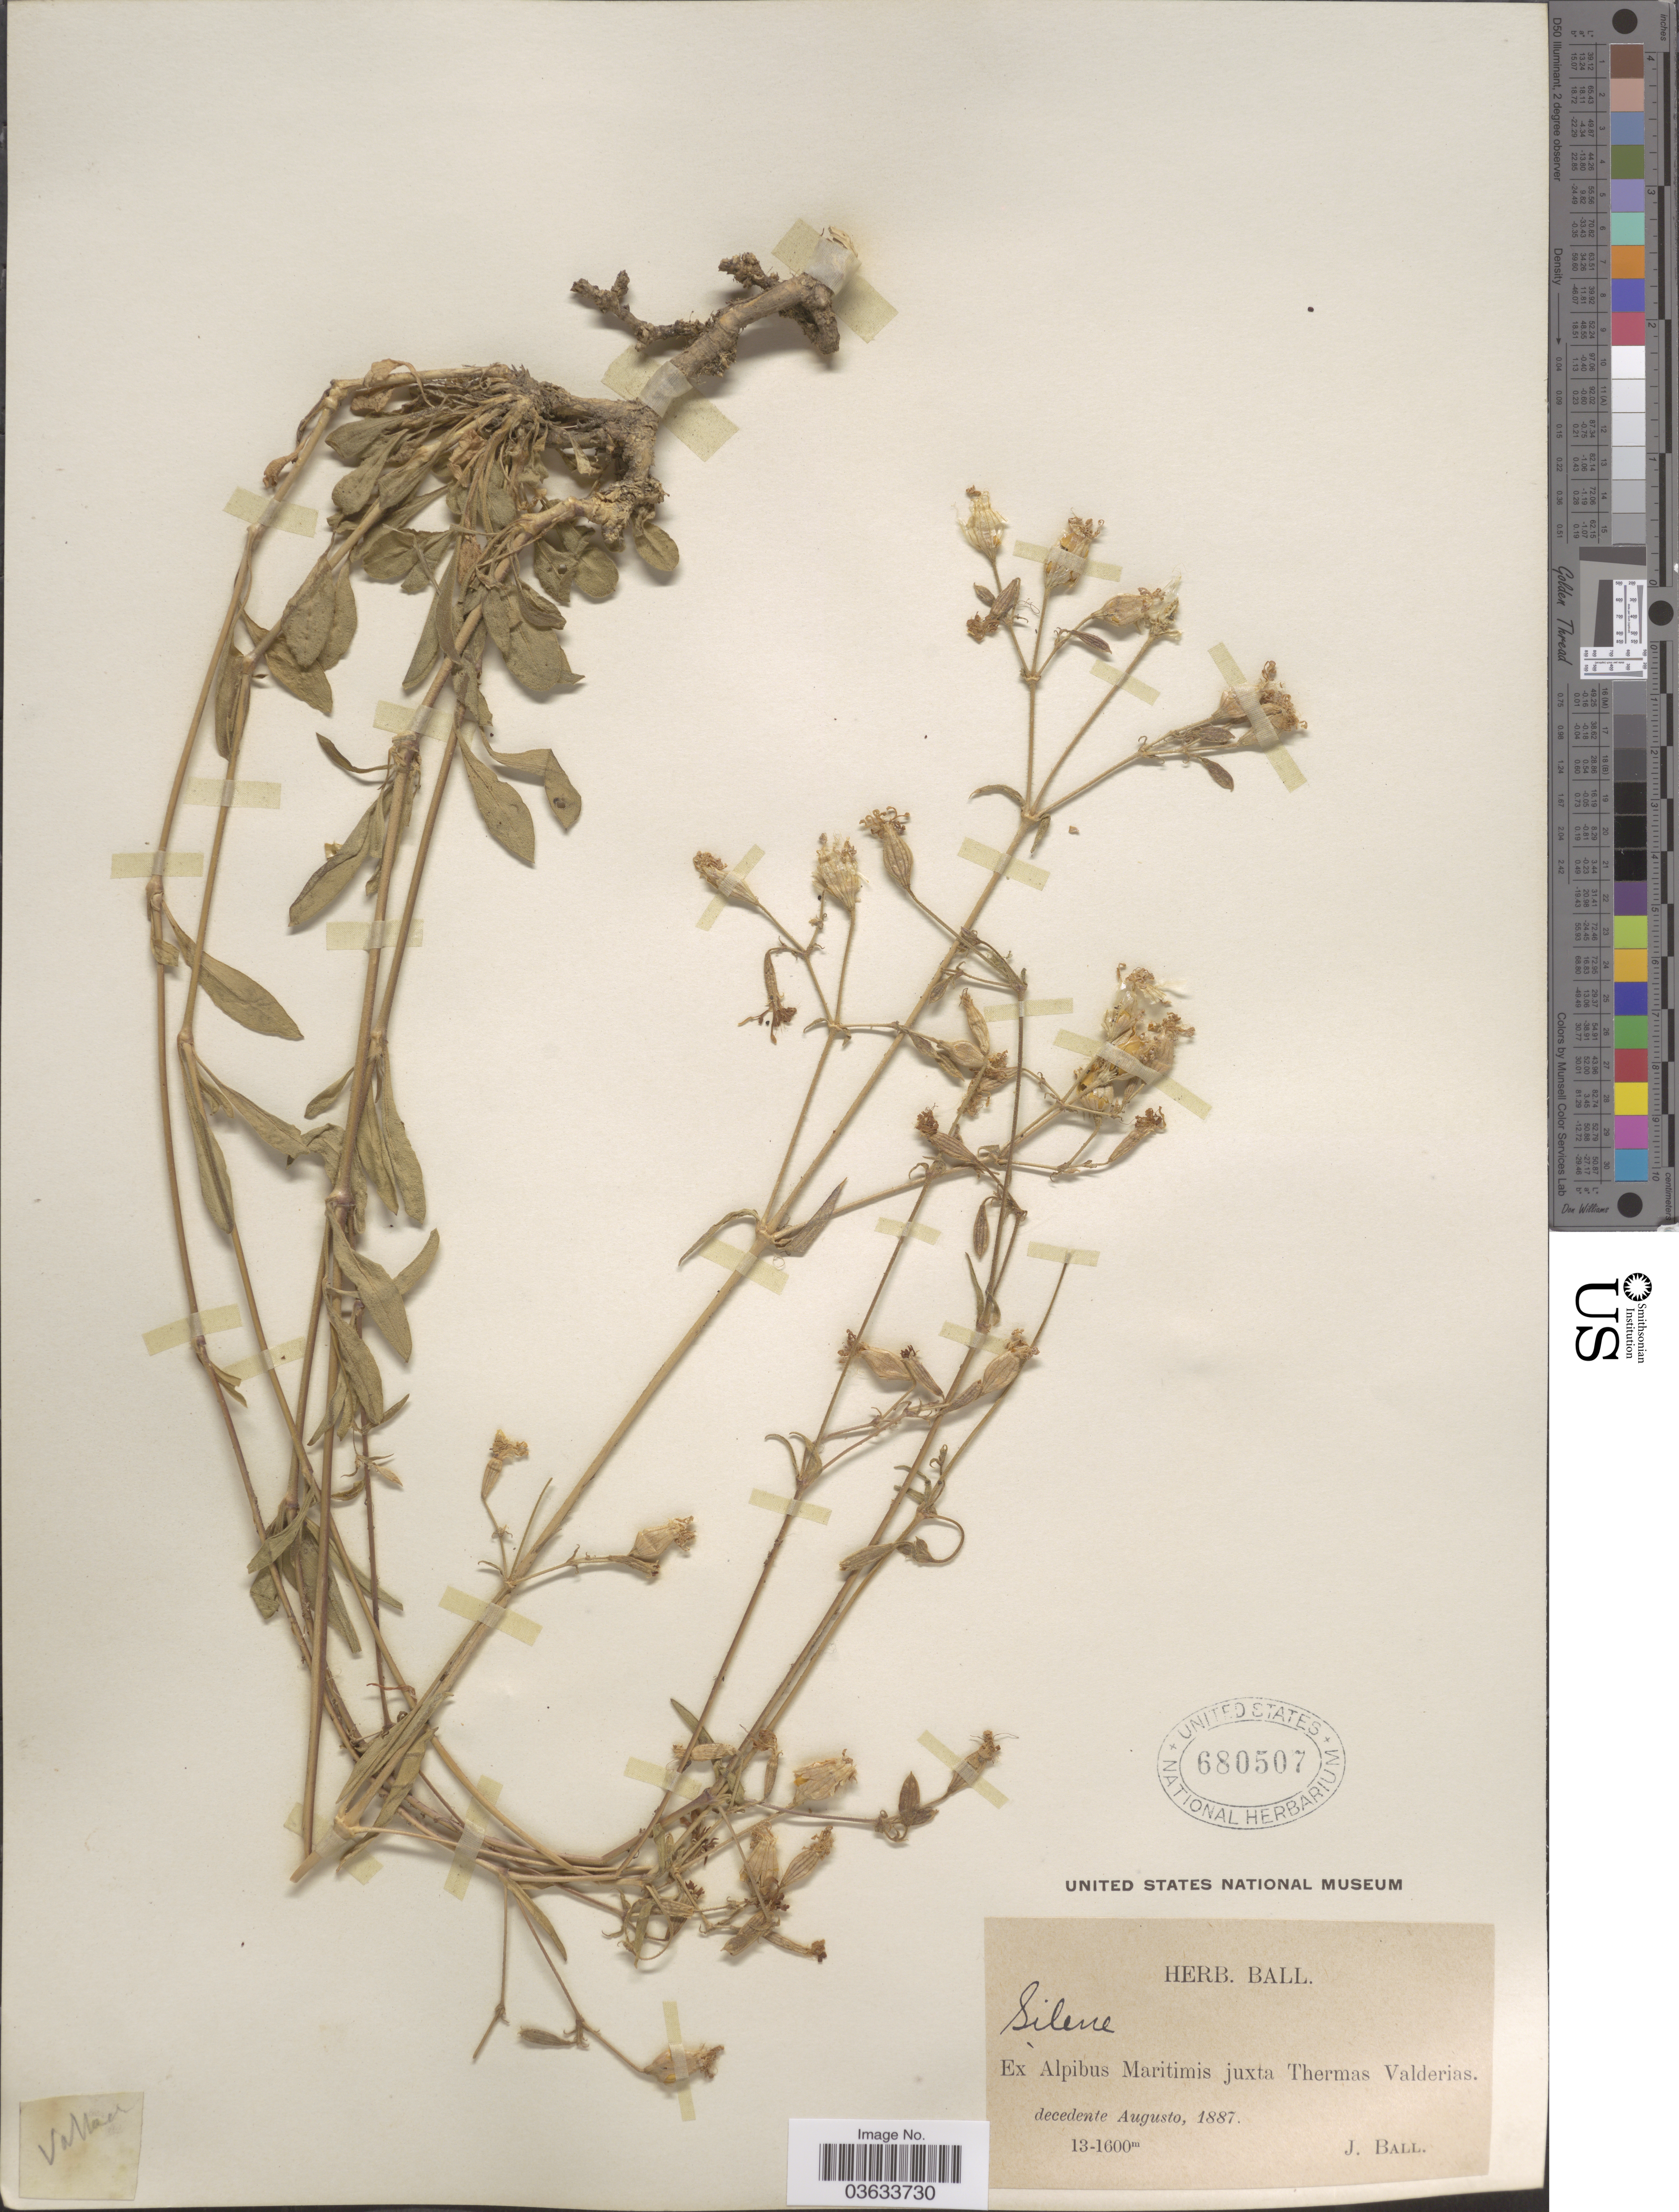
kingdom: Plantae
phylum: Tracheophyta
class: Magnoliopsida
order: Caryophyllales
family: Caryophyllaceae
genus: Silene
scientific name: Silene nutans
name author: L.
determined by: Du Pasquier, P.-E.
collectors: J. Ball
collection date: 1887-08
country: Italy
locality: Ex Alpibus Maritimis juxta Thermas Valderias.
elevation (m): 1300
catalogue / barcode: US 680507